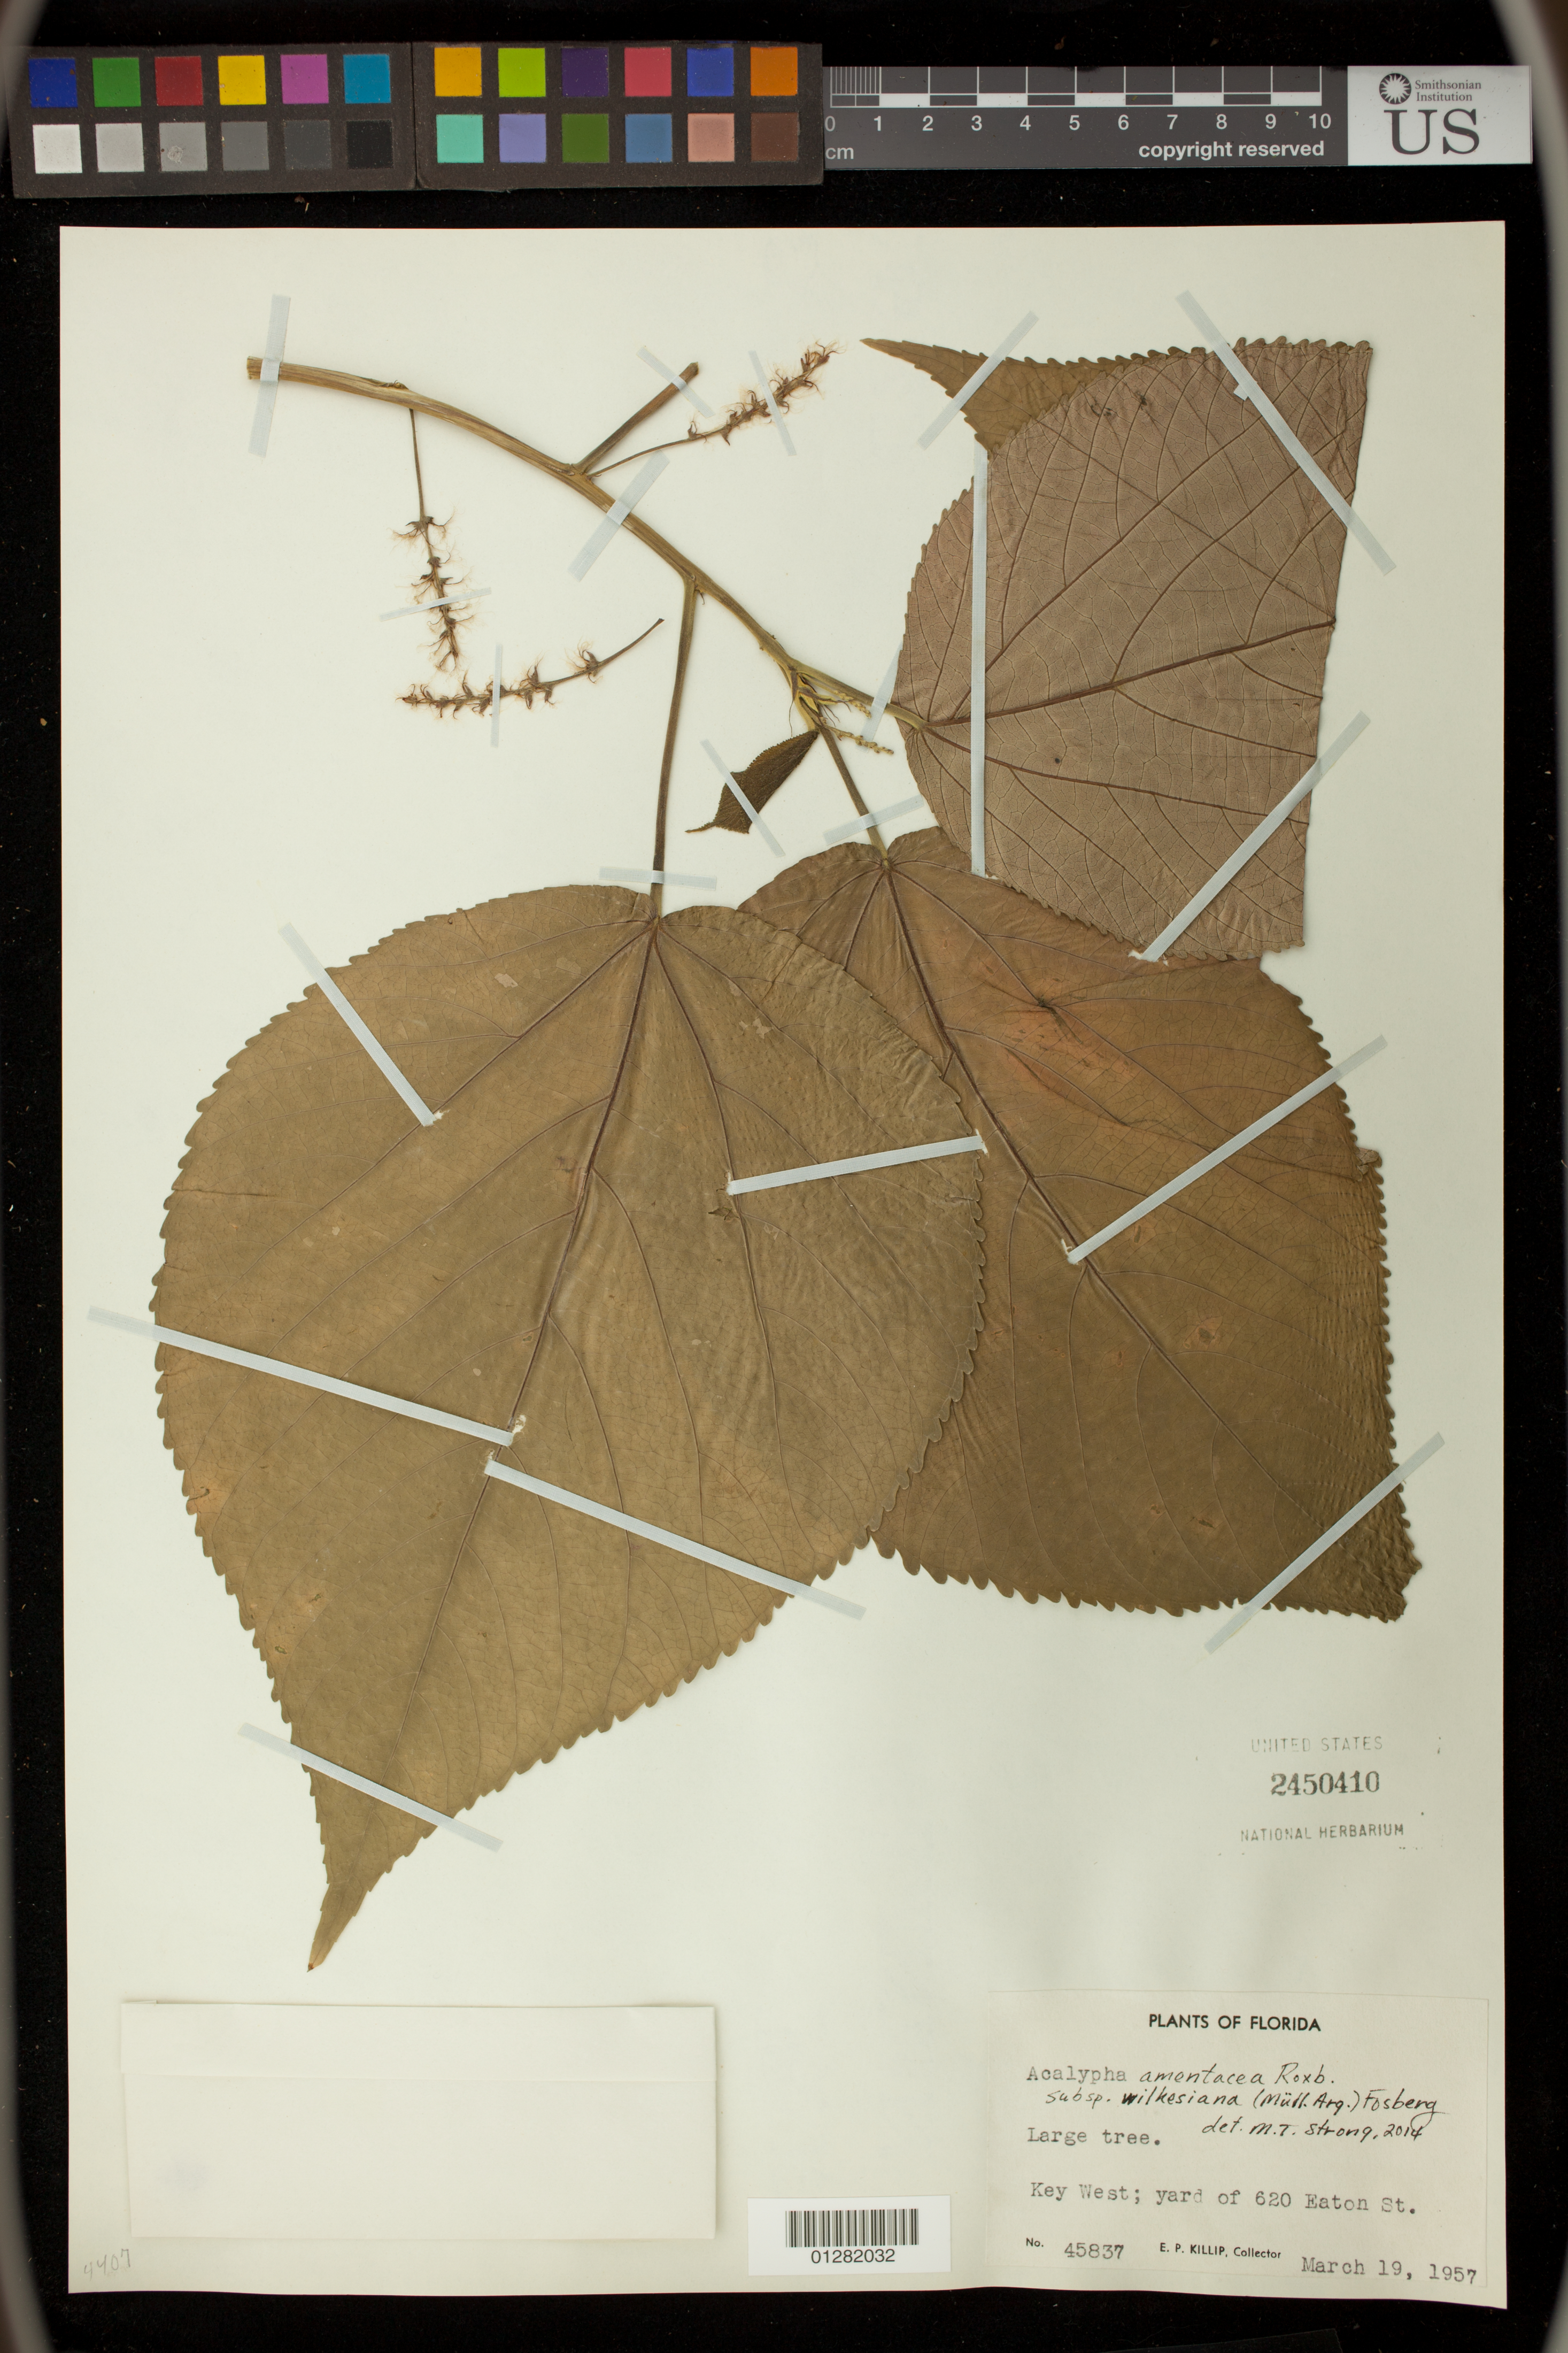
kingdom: Plantae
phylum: Tracheophyta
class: Magnoliopsida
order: Malpighiales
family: Euphorbiaceae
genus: Acalypha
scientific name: Acalypha wilkesiana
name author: Müll. Arg. in DC.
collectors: E. P. Killip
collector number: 45837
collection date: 1957-03-19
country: United States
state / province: Florida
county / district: Key West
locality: yard of 620 Eaton St.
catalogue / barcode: US 2450410